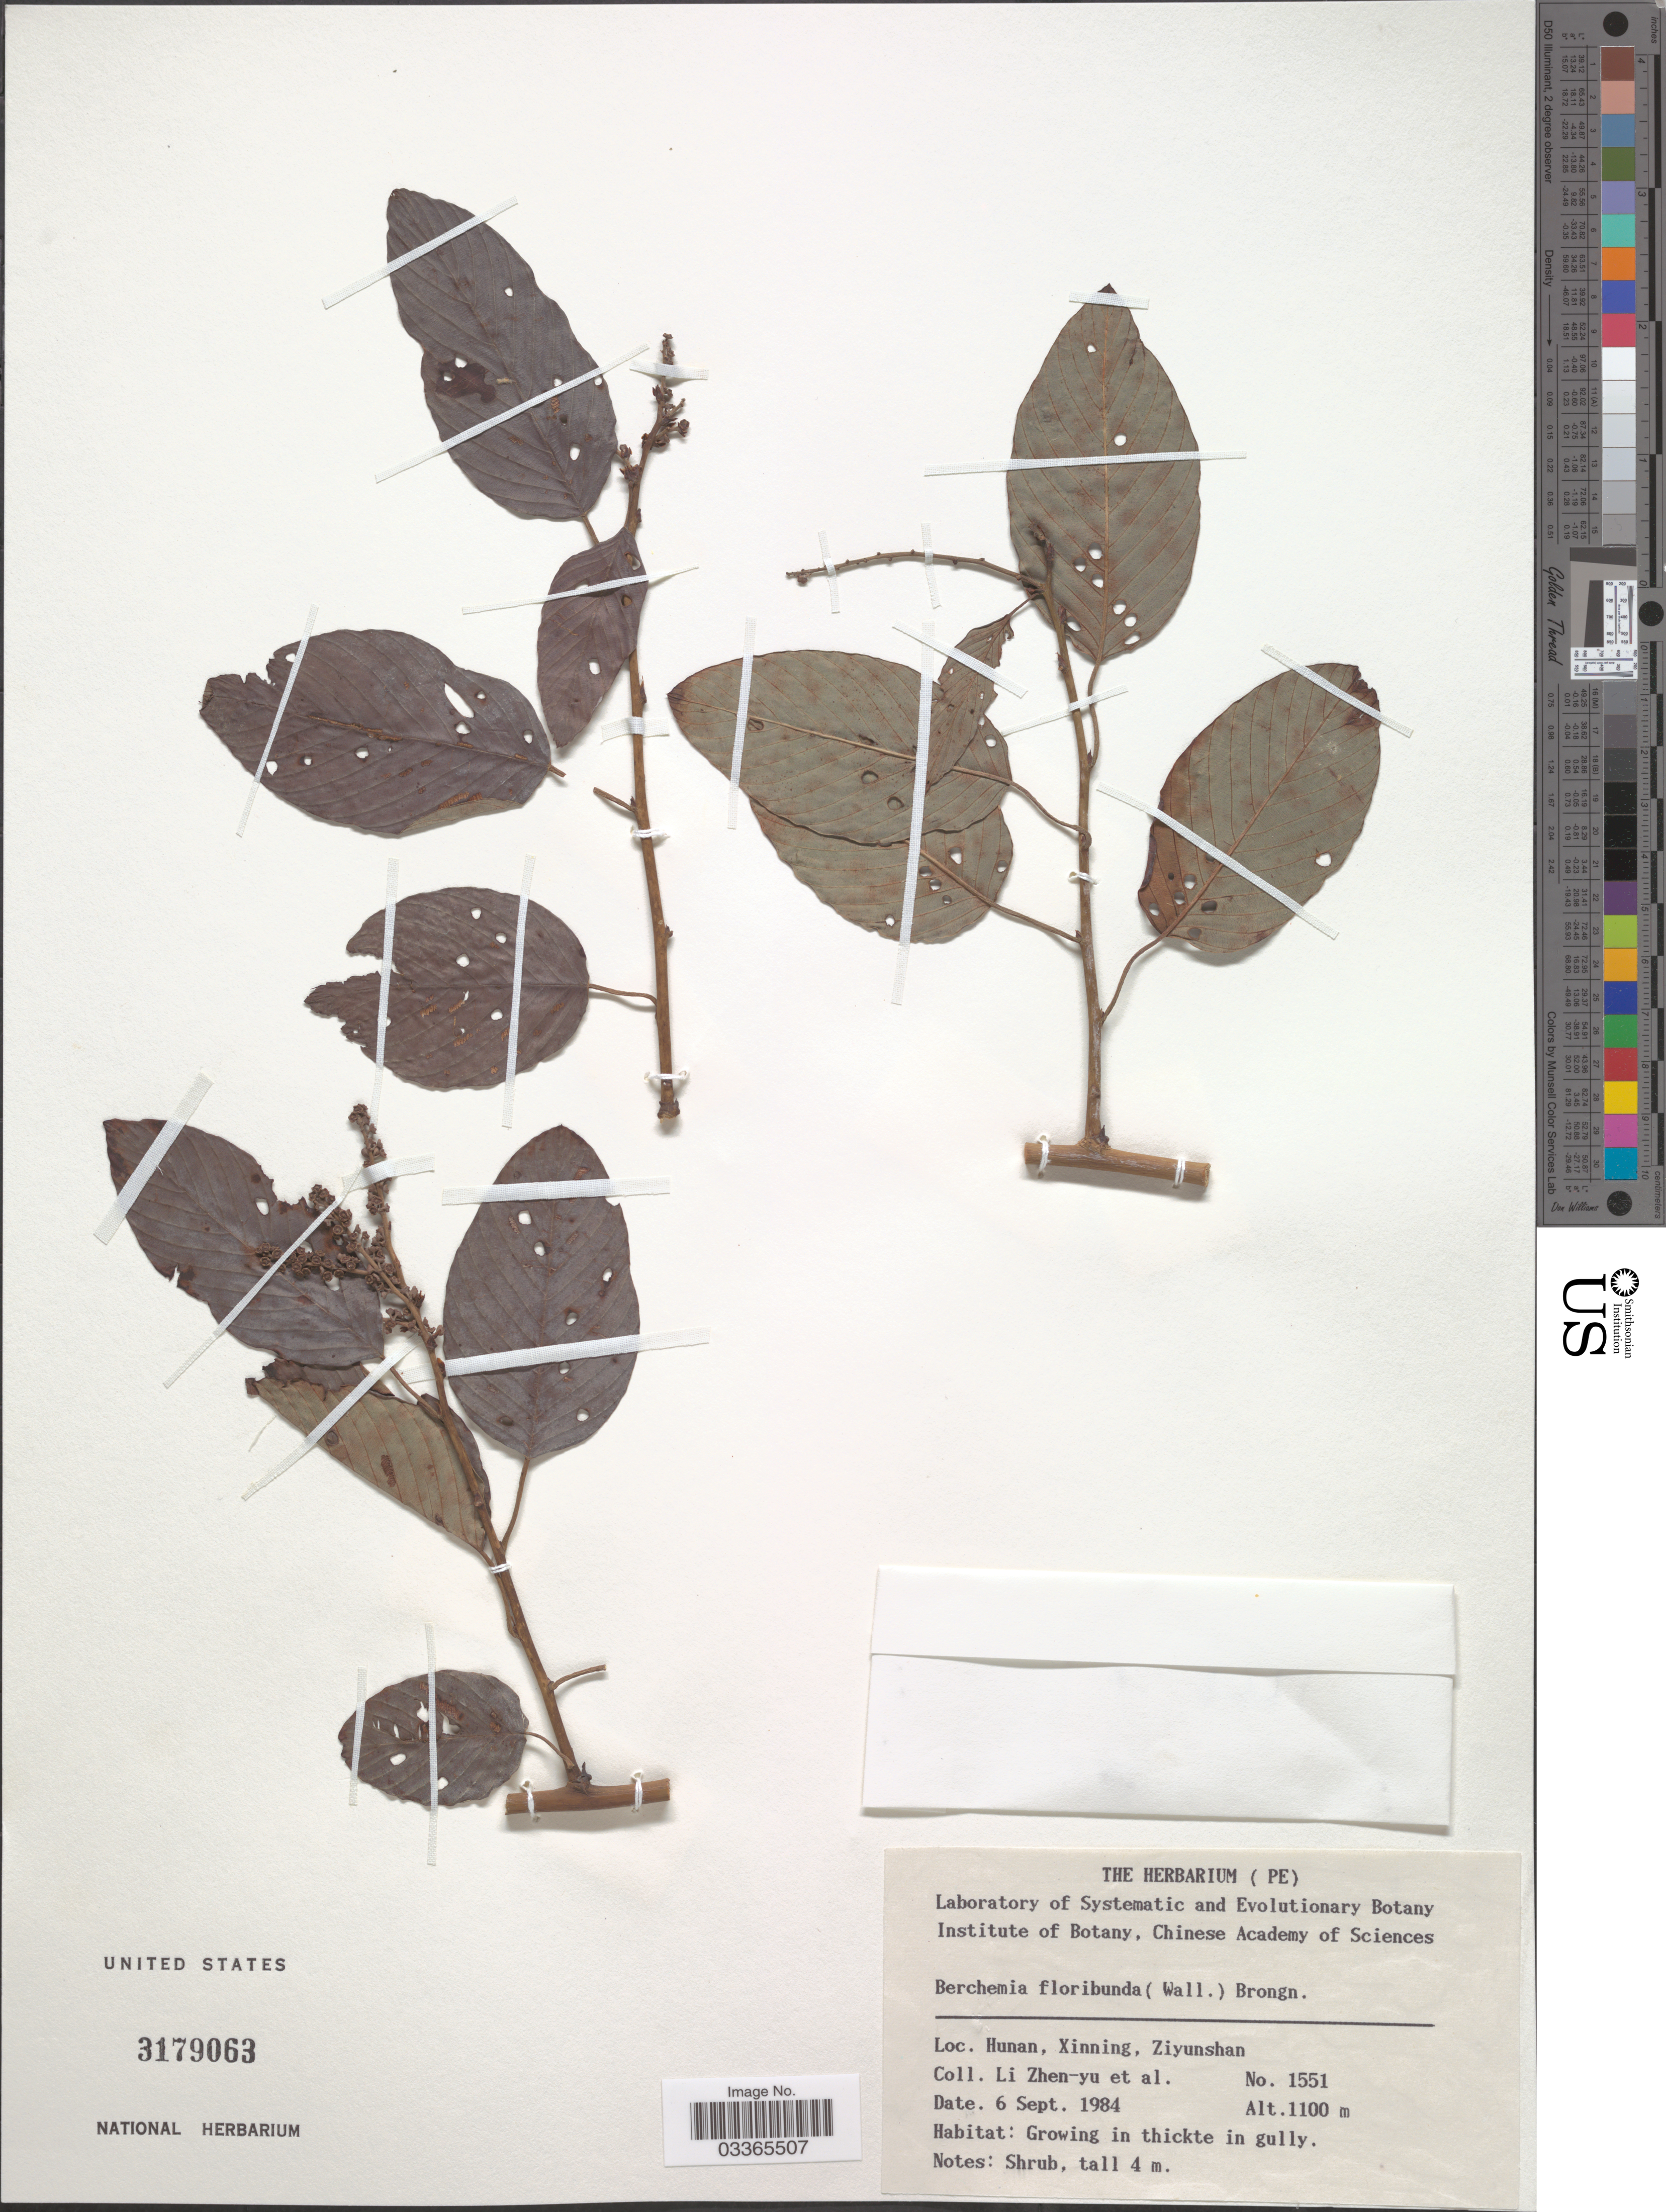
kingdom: Plantae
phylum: Tracheophyta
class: Magnoliopsida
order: Rosales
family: Rhamnaceae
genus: Berchemia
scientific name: Berchemia floribunda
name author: (Wall.) Brongn.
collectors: L. Zhen-yu & et al.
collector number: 1551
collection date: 1984-09-06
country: China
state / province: Hunan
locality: Xinning, Ziyunshan.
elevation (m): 1100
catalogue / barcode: US 3179063